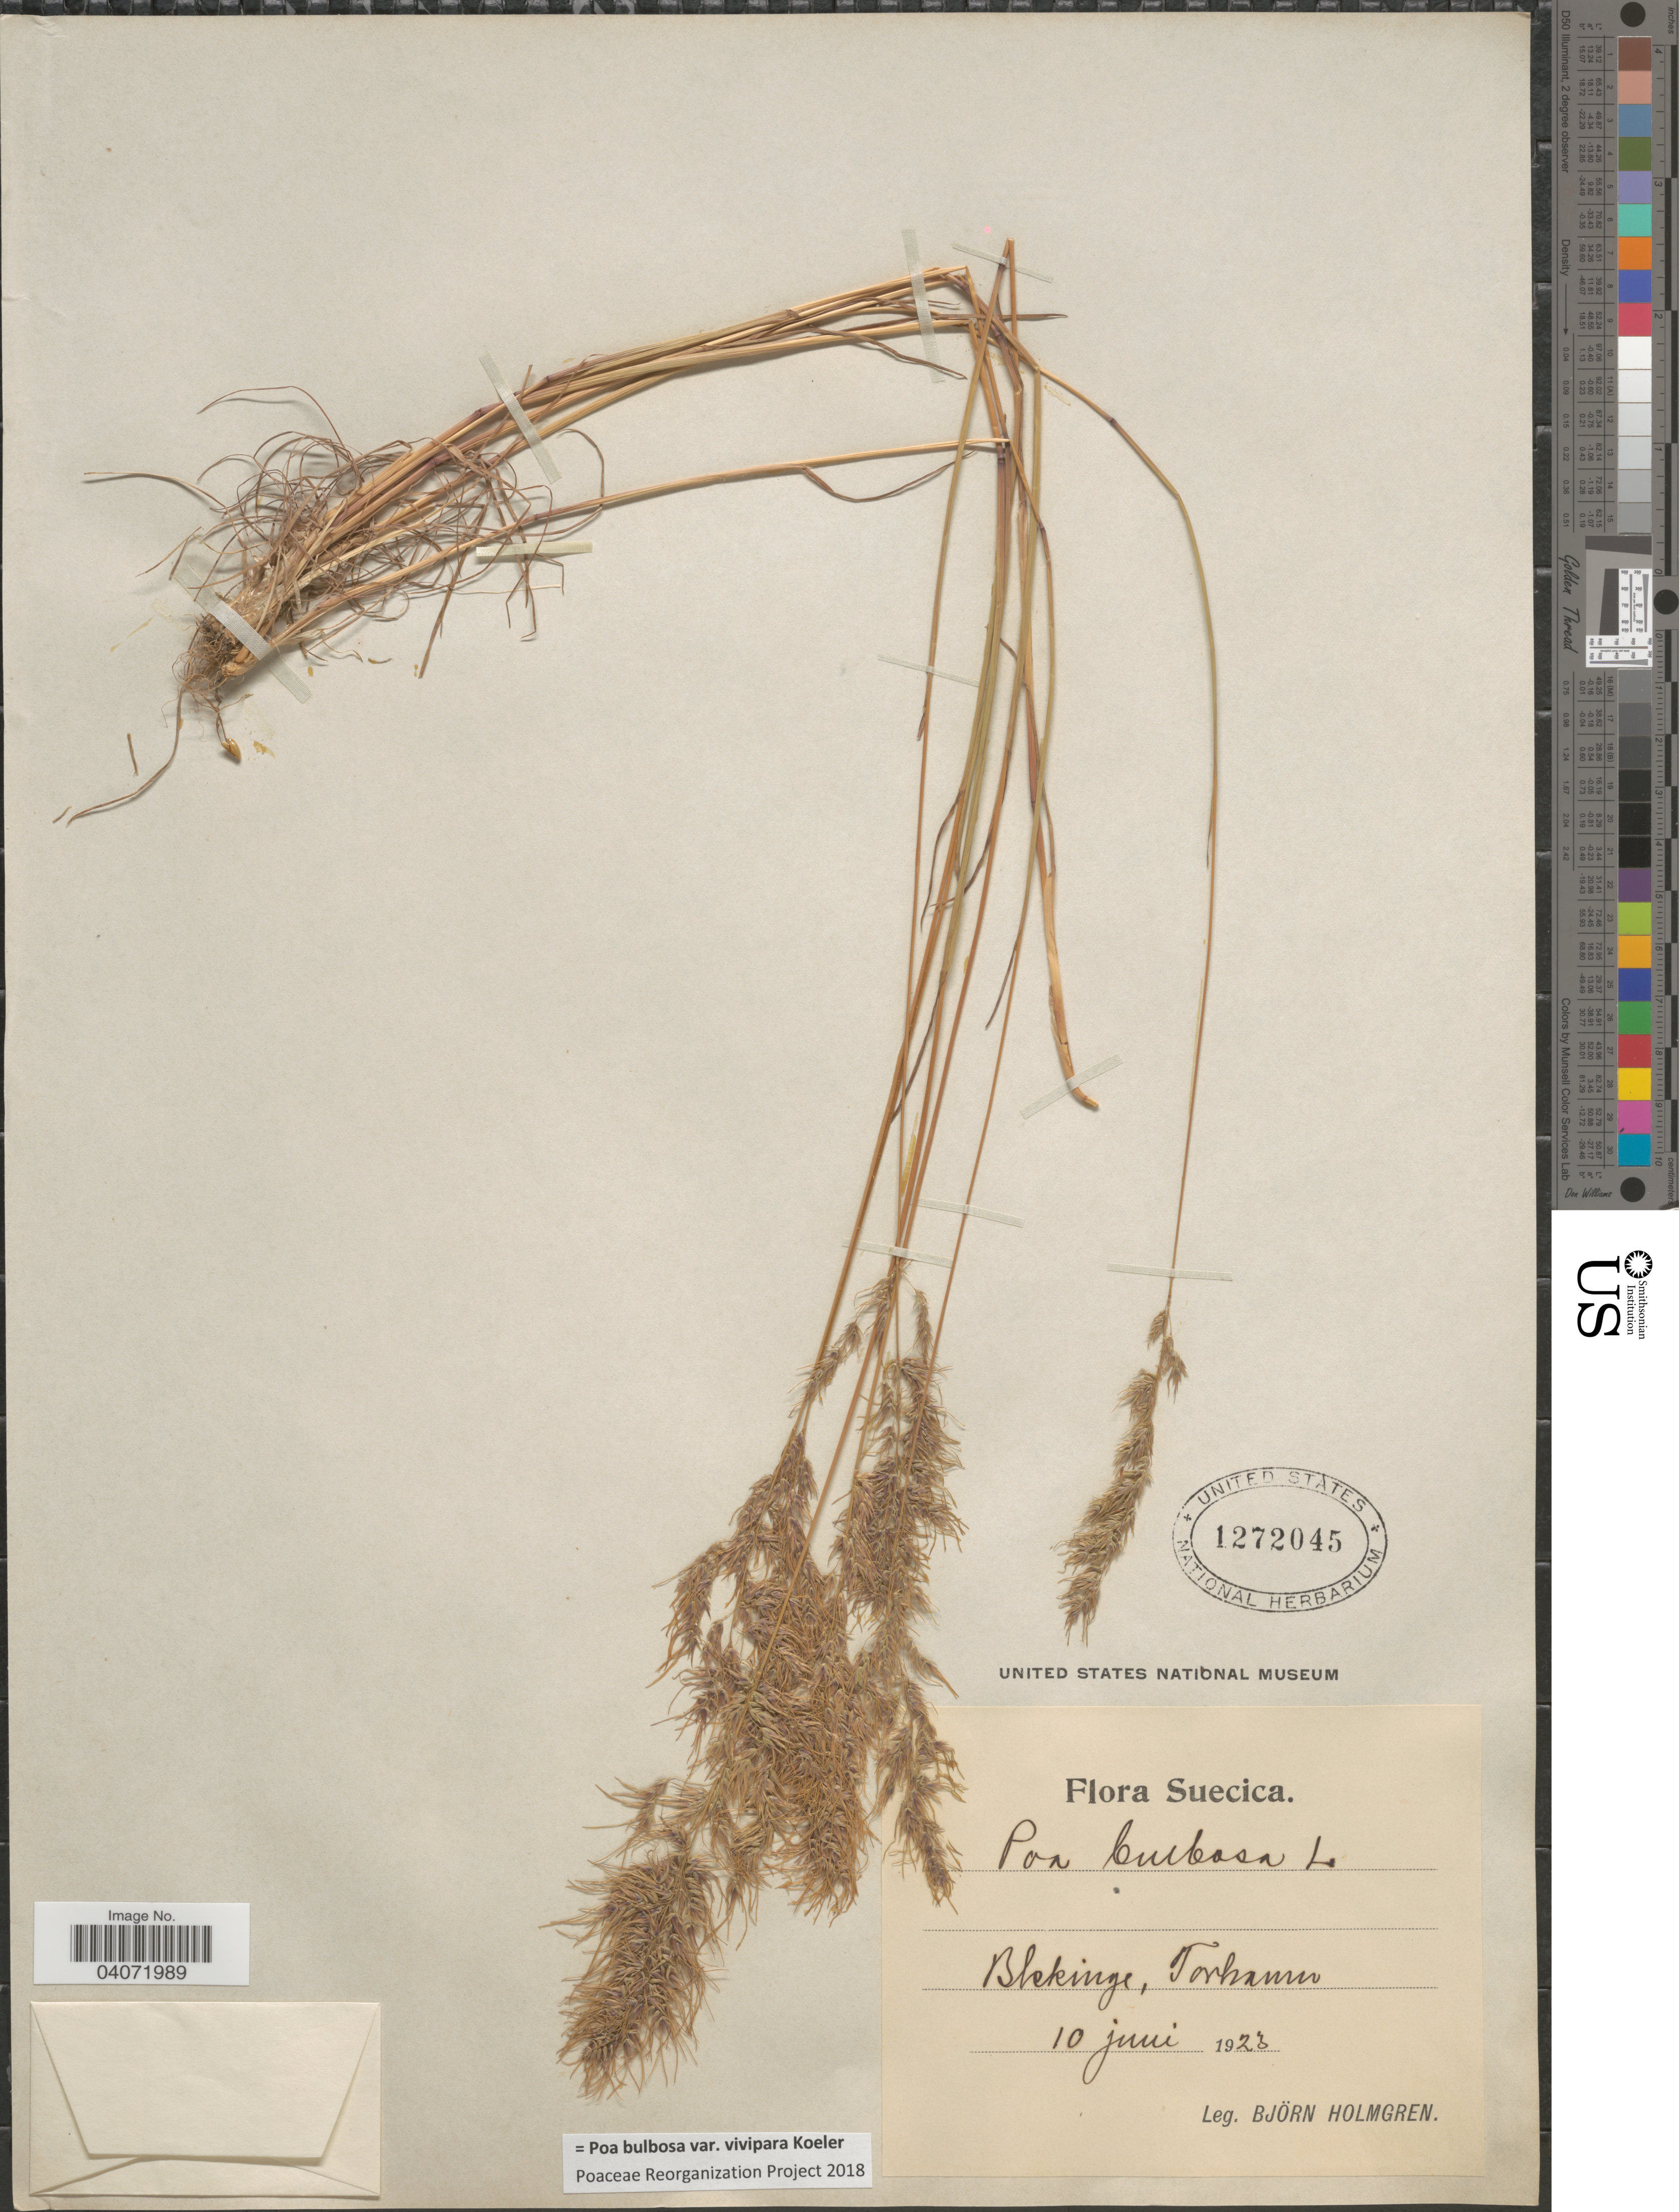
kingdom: Plantae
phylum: Tracheophyta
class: Liliopsida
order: Poales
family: Poaceae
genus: Poa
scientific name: Poa bulbosa subsp. bulbosa var. vivipara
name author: Koeler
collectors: B. Holmgren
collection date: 1923-06-10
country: Sweden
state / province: Blekinge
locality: Suecica. Torhamn.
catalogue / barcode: US 1272045